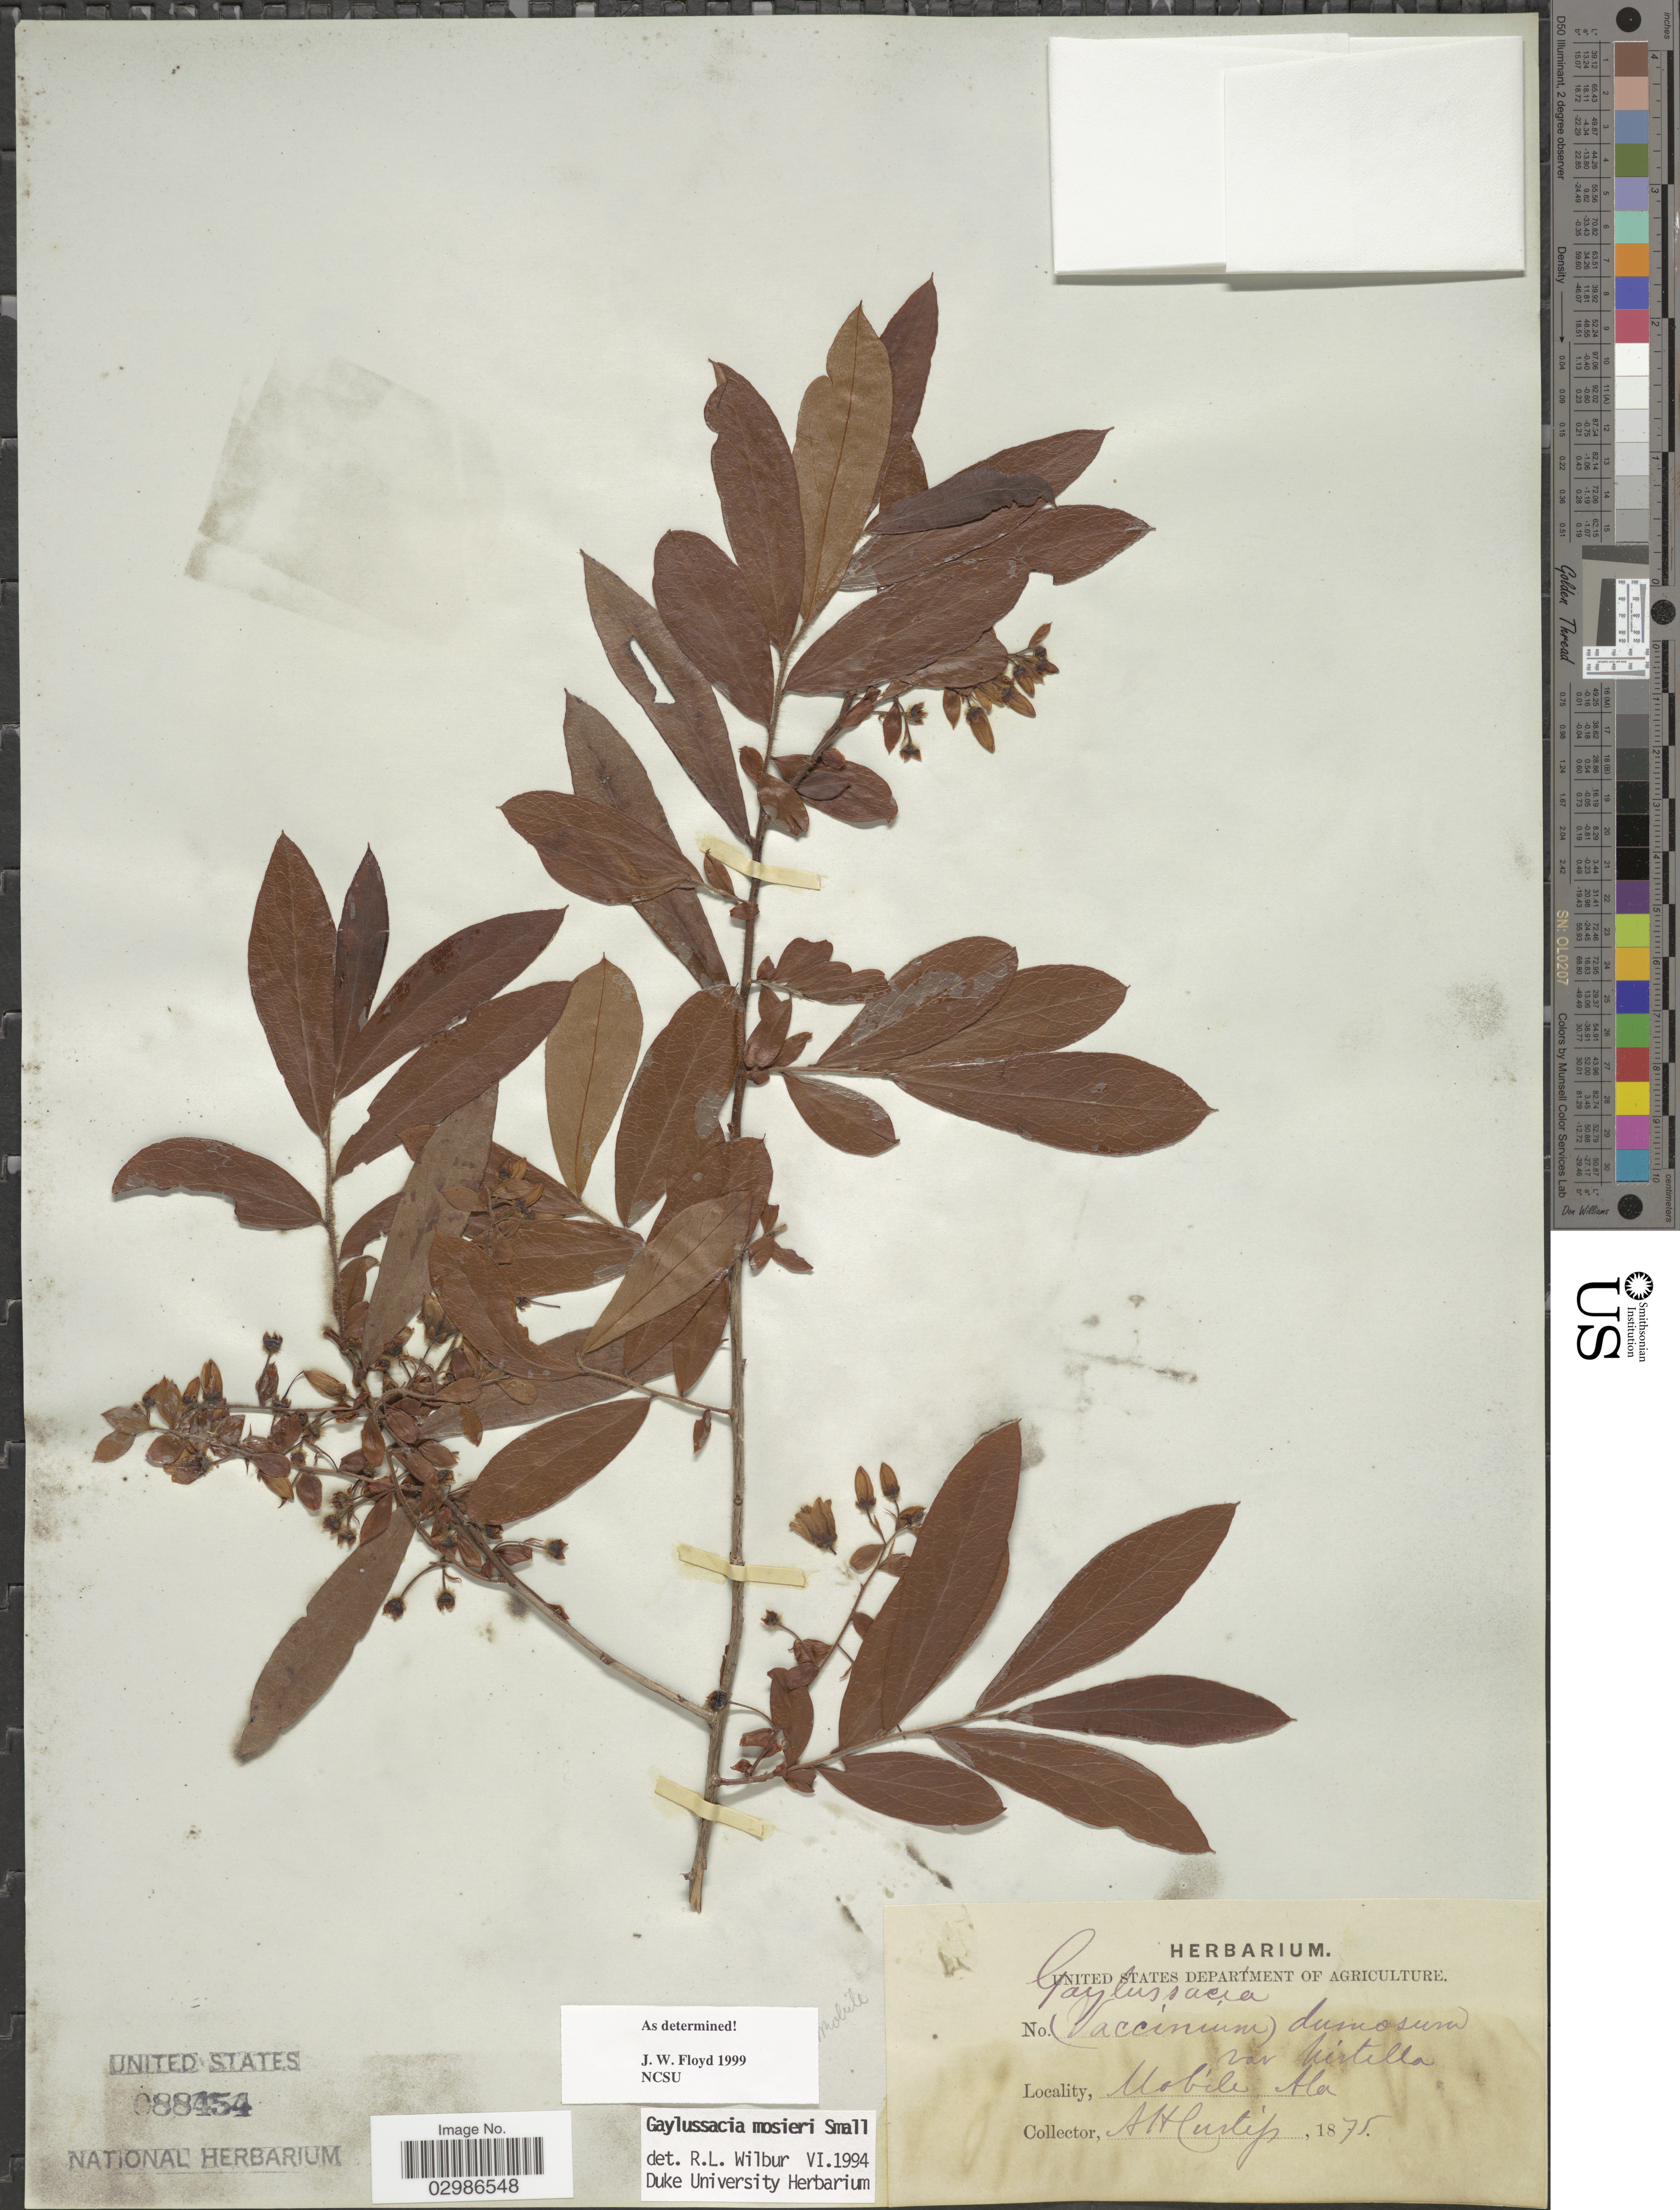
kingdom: Plantae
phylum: Tracheophyta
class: Magnoliopsida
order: Ericales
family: Ericaceae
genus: Gaylussacia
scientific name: Gaylussacia mosieri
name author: Small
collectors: A. H. Curtiss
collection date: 1875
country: United States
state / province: Alabama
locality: Mobile. Ala.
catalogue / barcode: US 88454